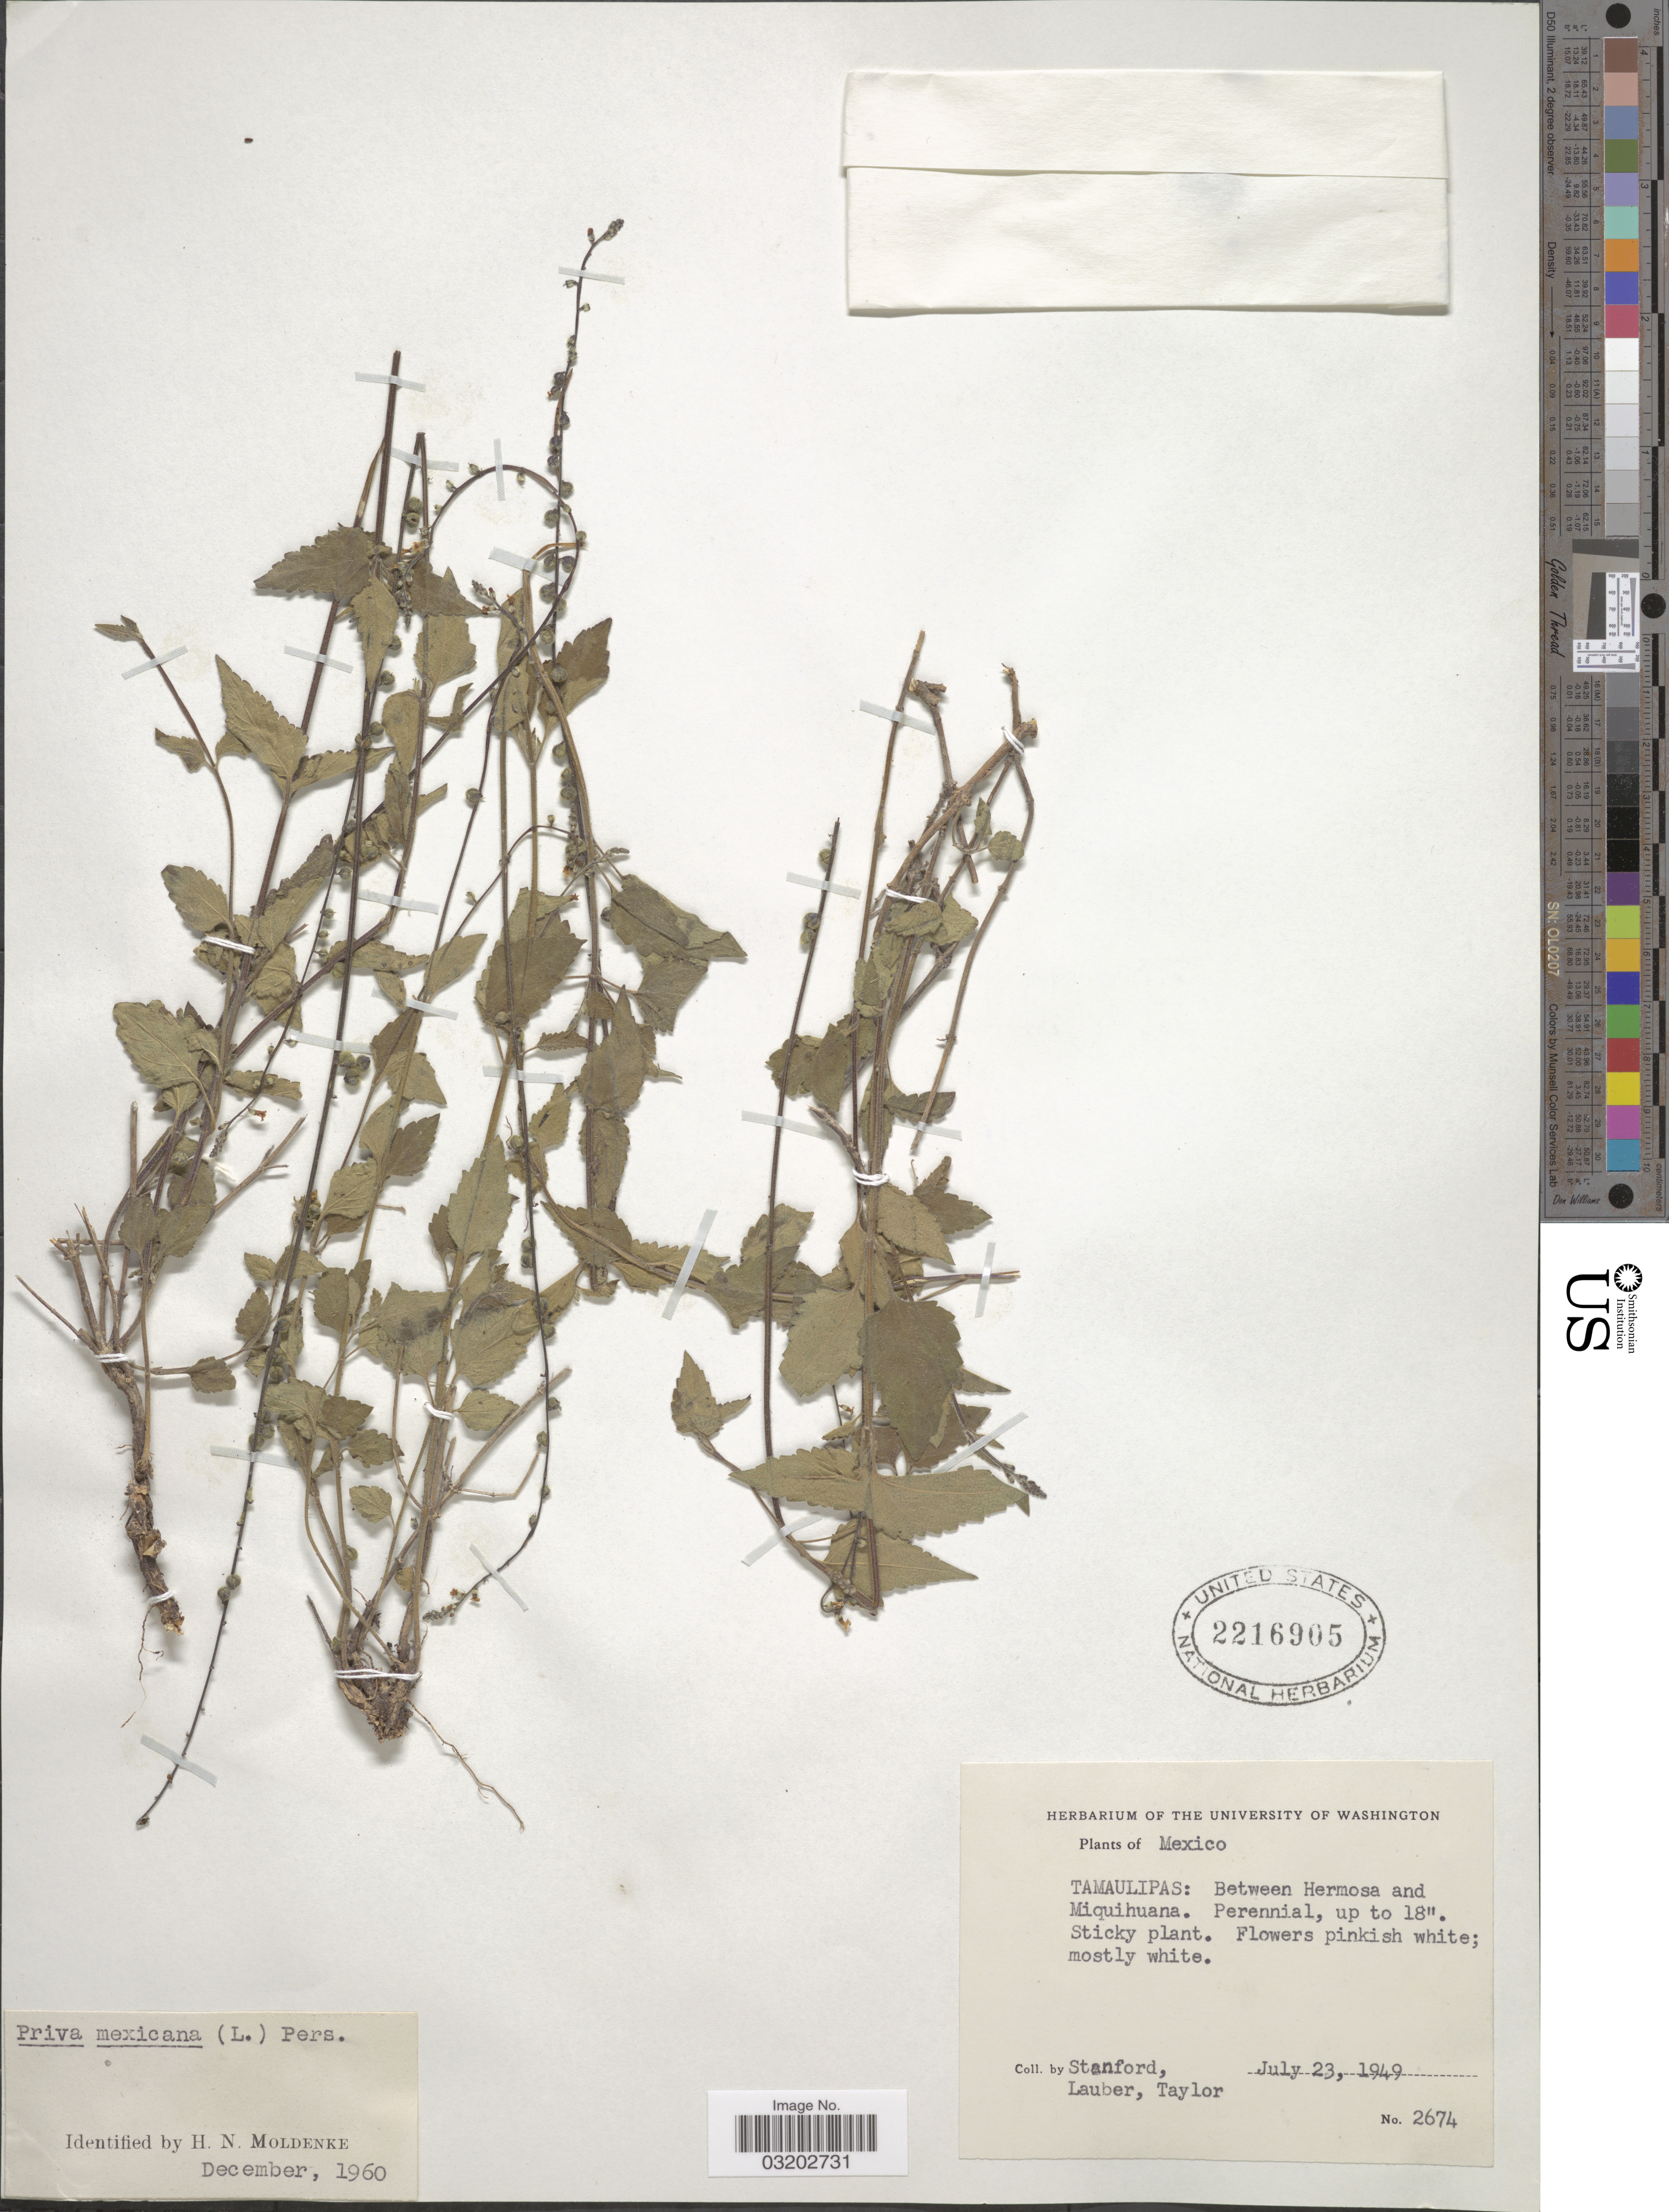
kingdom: Plantae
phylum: Tracheophyta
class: Magnoliopsida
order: Lamiales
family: Verbenaceae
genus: Priva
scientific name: Priva mexicana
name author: (L.) Pers.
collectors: -. Stanford, -. Lauber & -. Taylor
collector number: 2674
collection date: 1949-07-23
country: Mexico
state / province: Tamaulipas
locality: Between Hermosa and Miquihuana.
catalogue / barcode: US 2216905